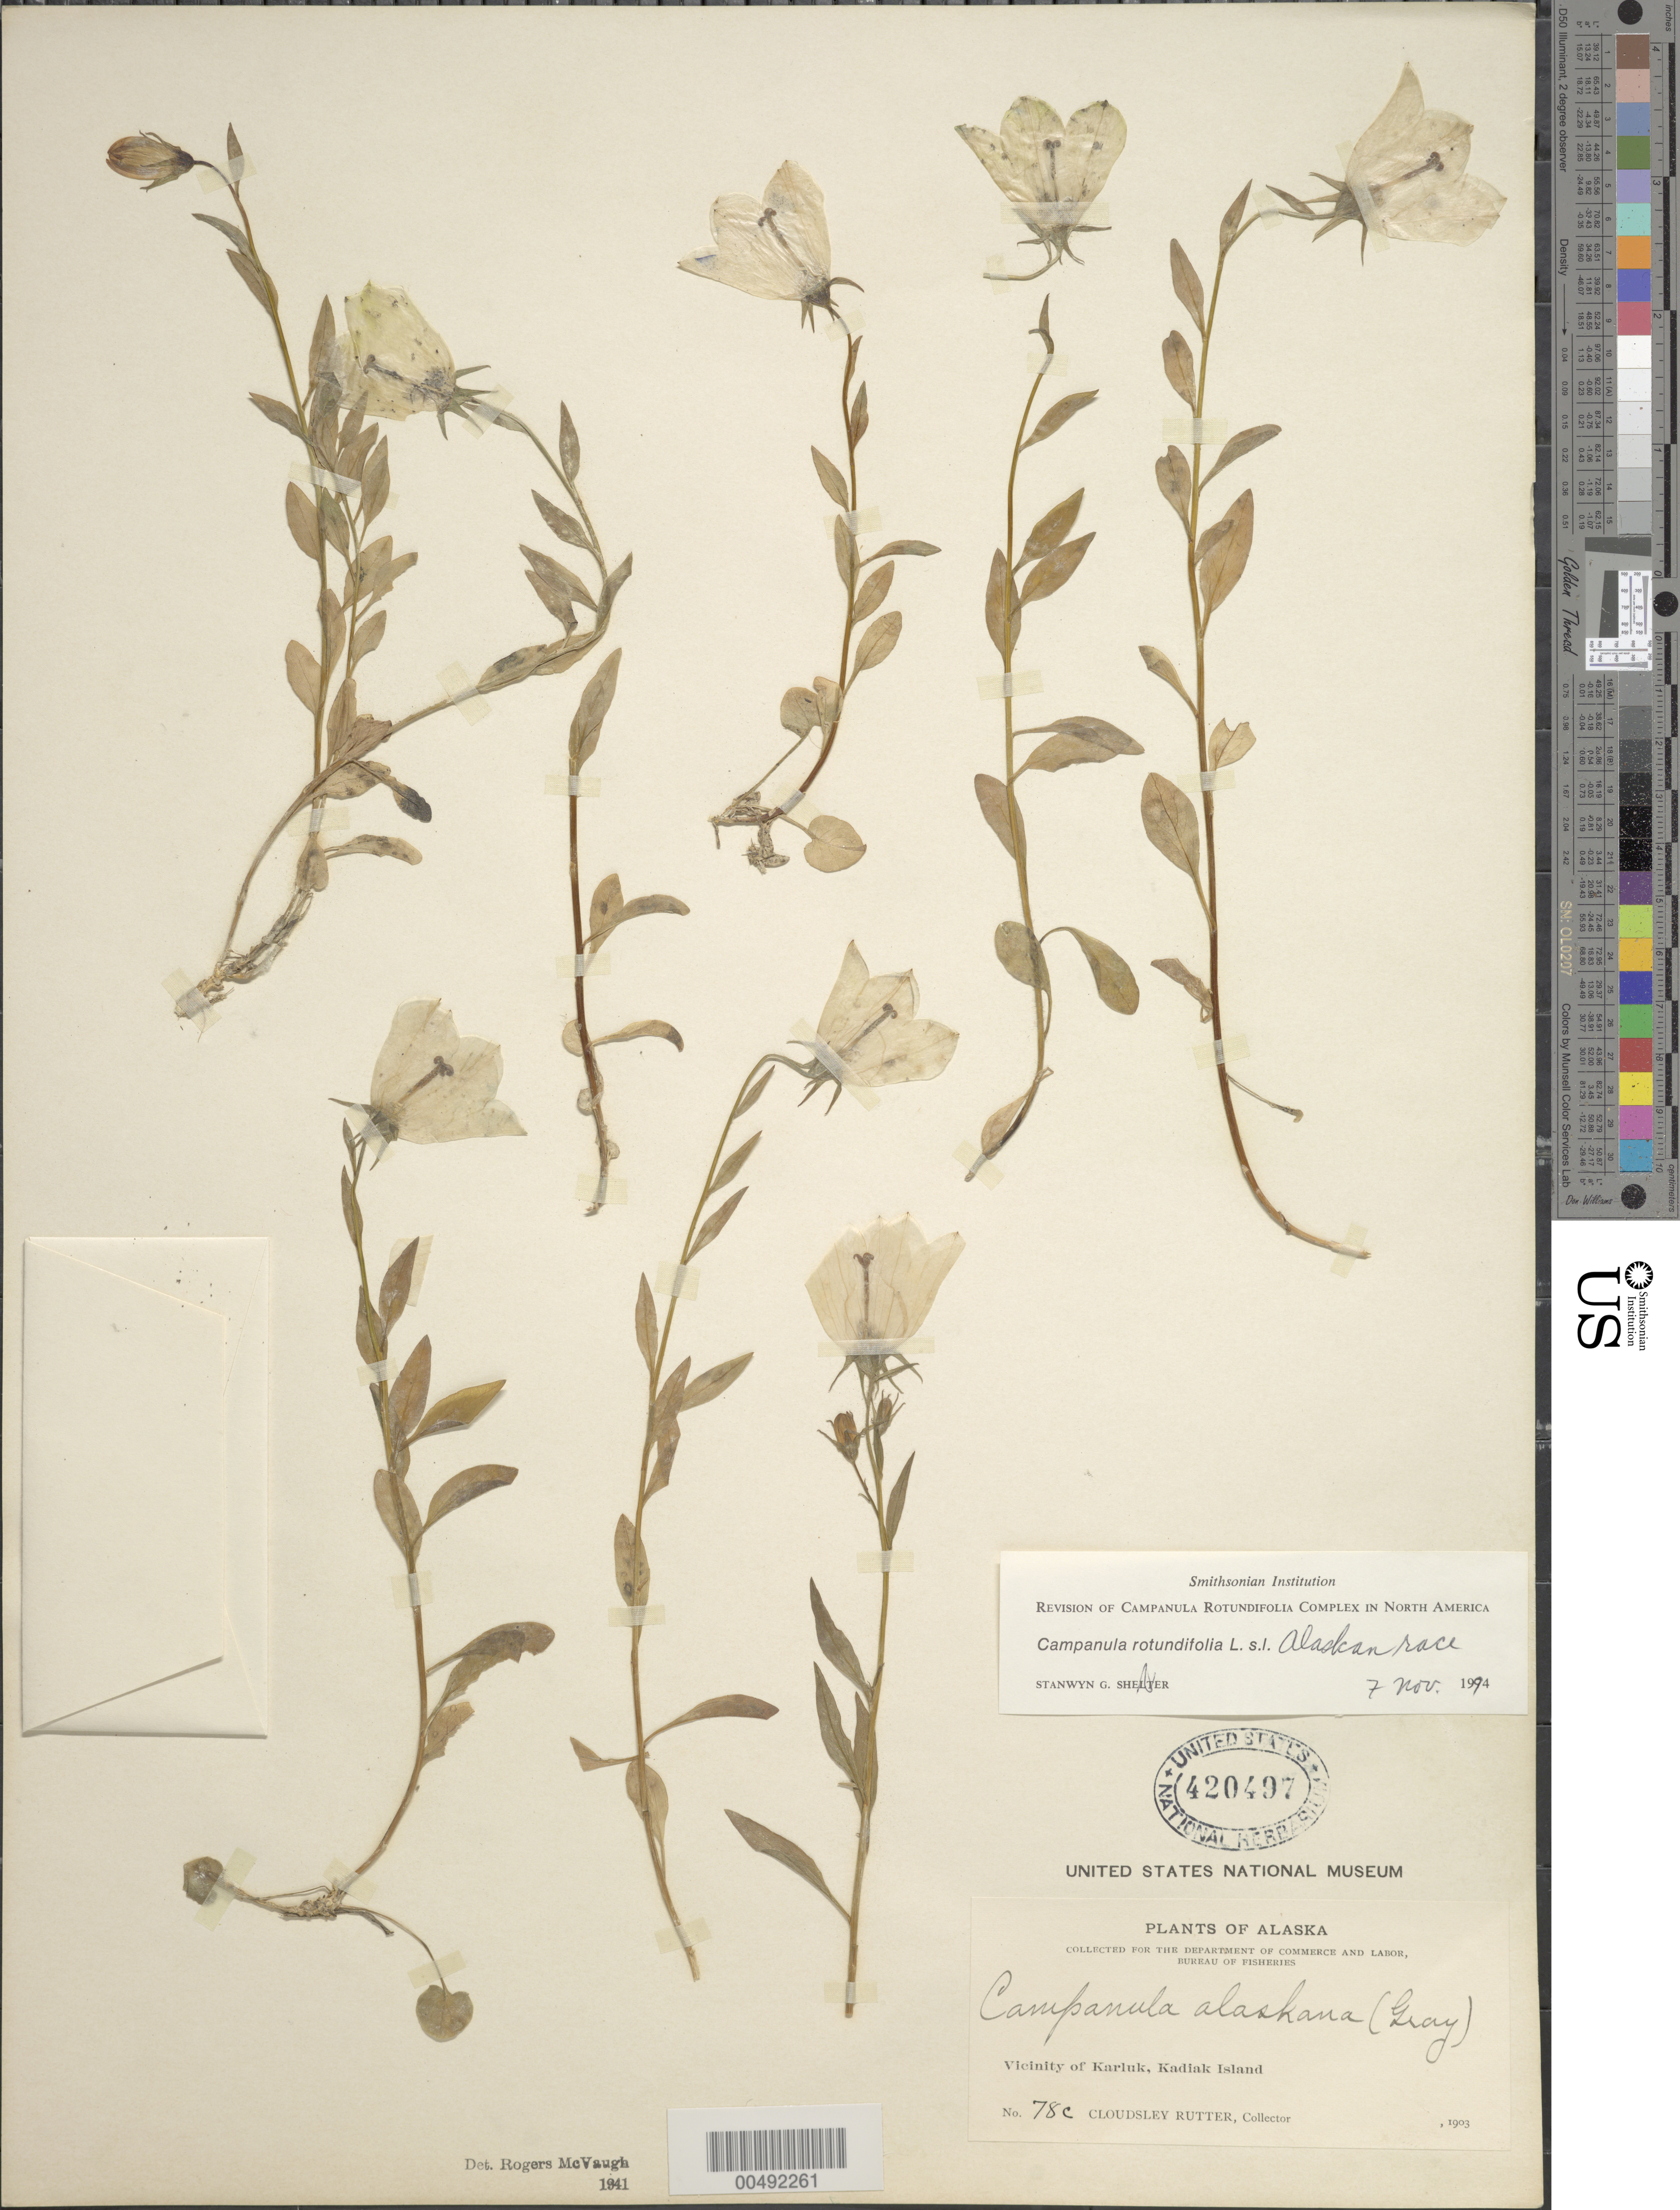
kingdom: Plantae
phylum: Tracheophyta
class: Magnoliopsida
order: Asterales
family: Campanulaceae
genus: Campanula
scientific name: Campanula rotundifolia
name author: L.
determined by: Shetler, Stanwyn G., (US), NMNH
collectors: C. Rutter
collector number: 78c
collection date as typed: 1903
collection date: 1903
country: United States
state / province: Alaska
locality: Kadiak Island, Karluk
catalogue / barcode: US 420497